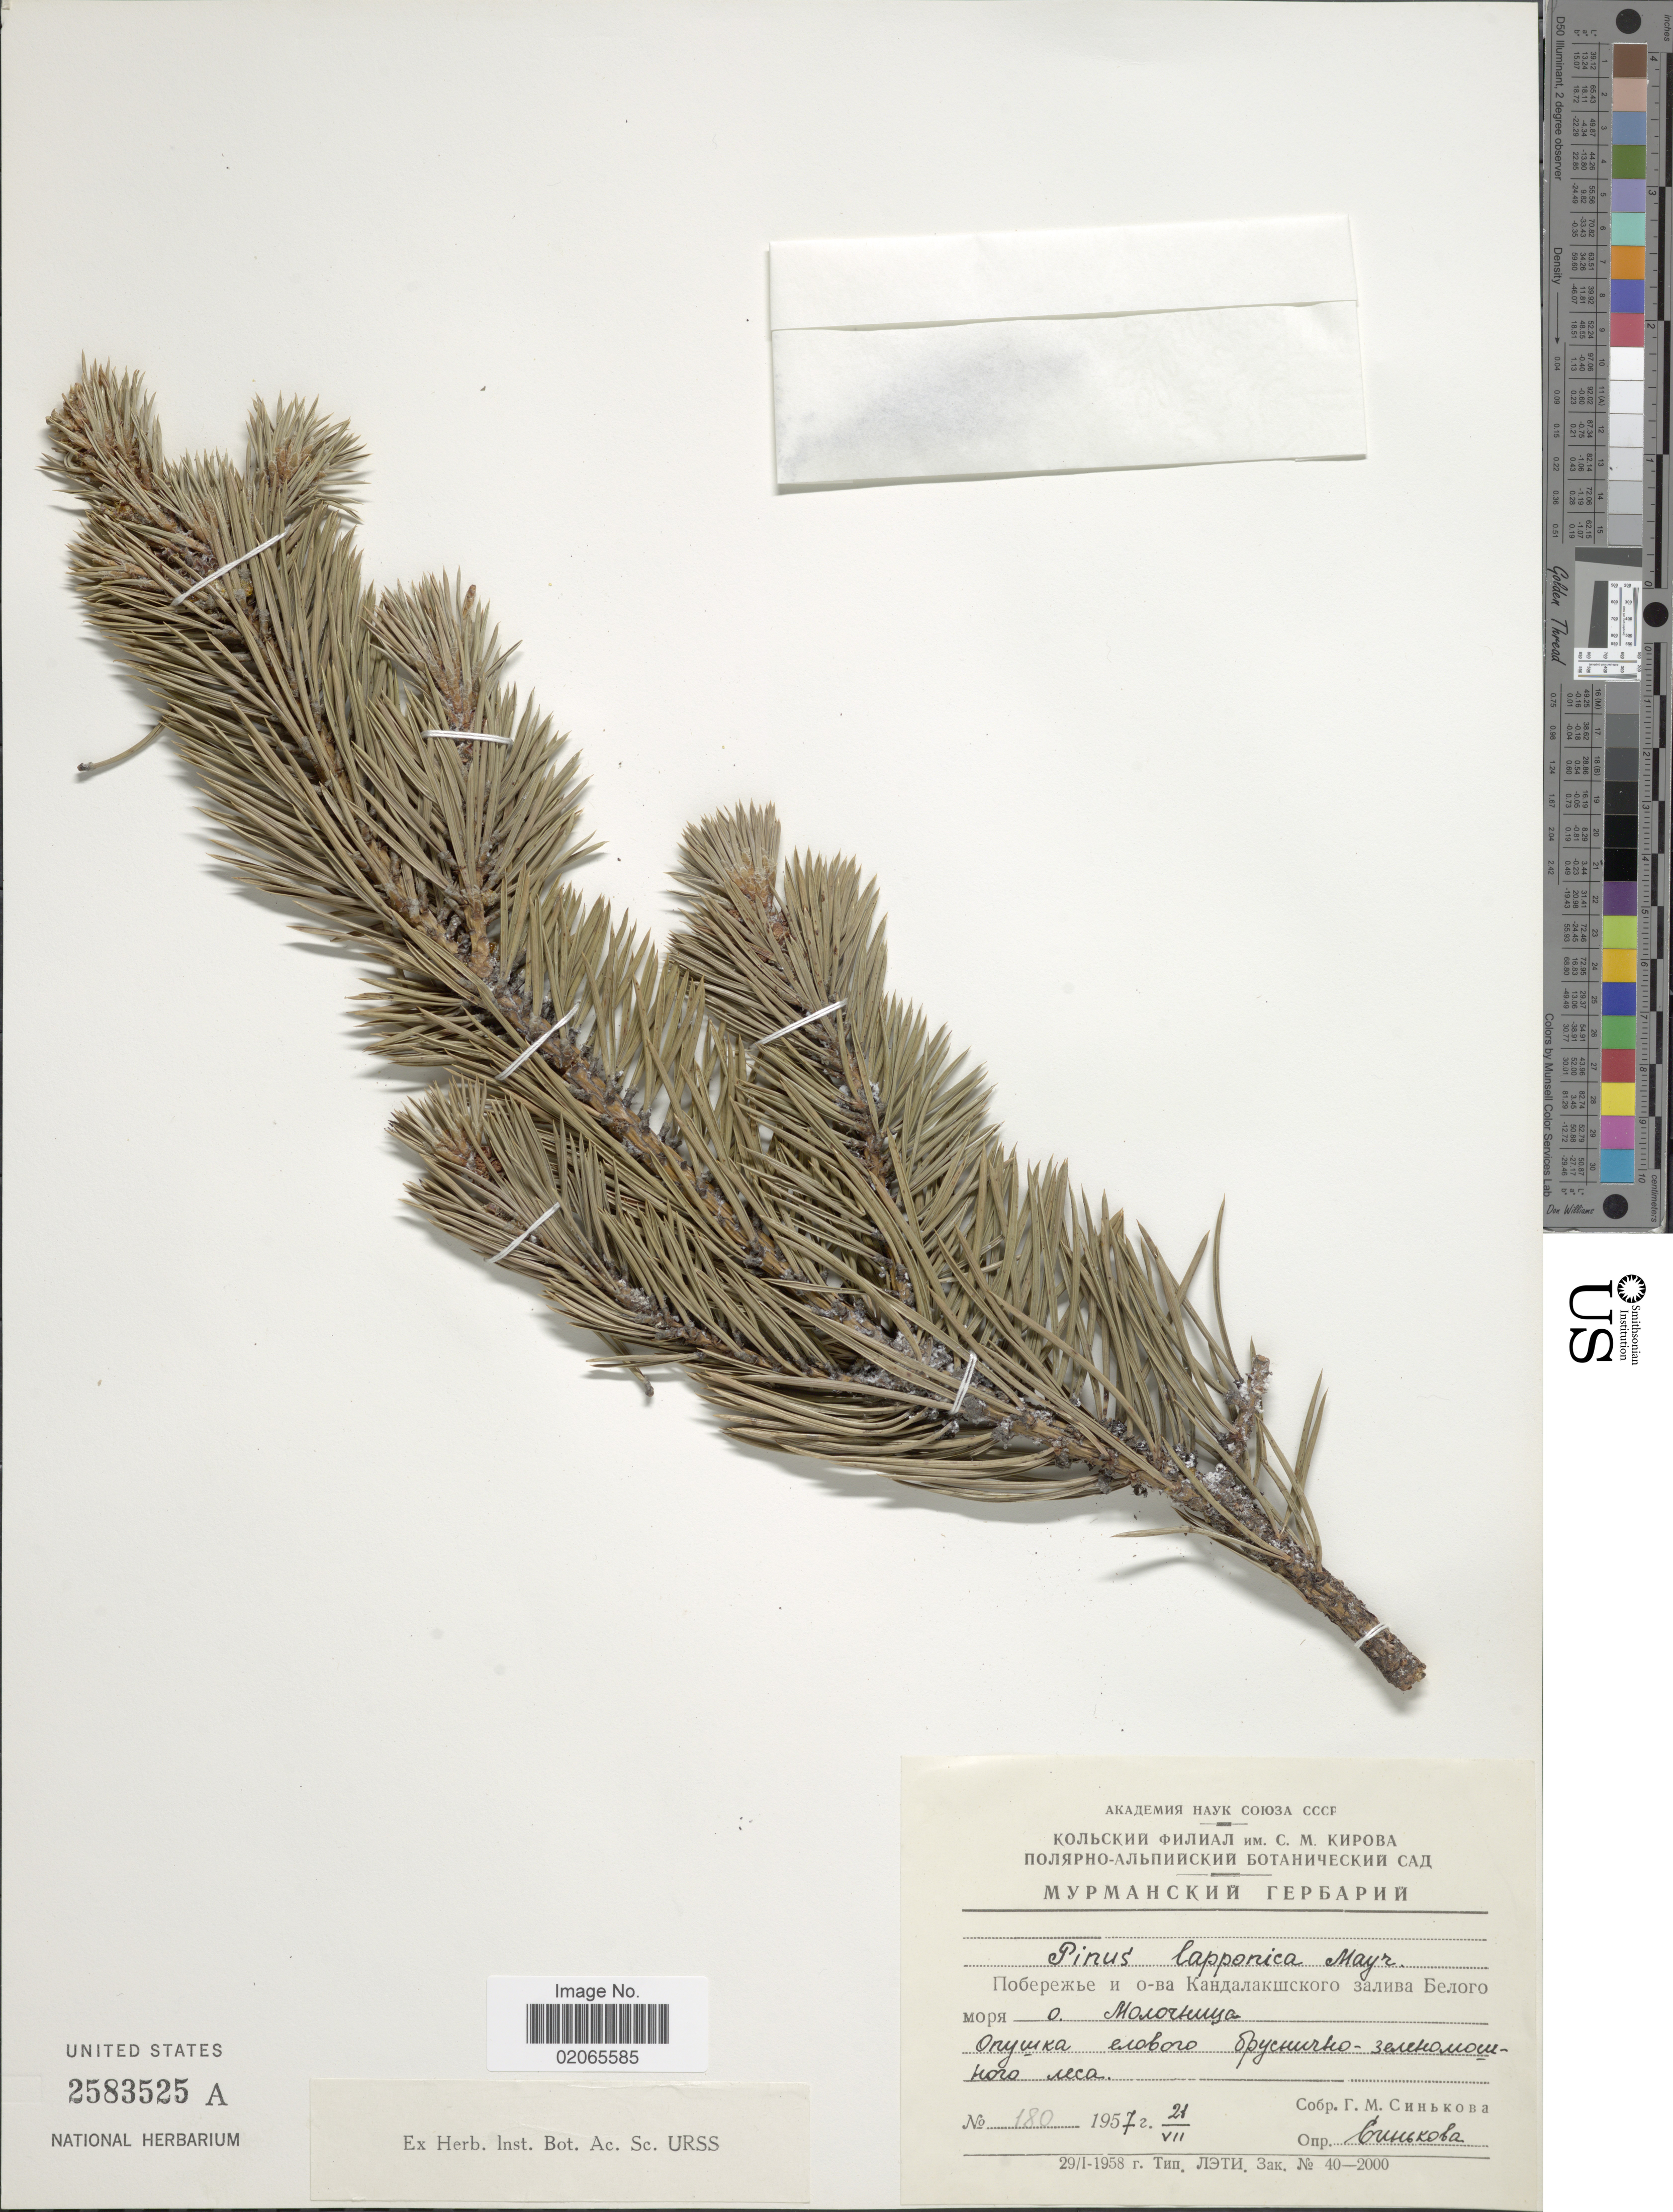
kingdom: Plantae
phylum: Tracheophyta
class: Pinopsida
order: Pinales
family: Pinaceae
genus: Pinus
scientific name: Pinus lapponica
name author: (Hartm.) Mayr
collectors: G. Sinkova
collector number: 180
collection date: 1957-07-21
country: Russian Federation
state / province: Murmansk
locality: Kandalaksha Gulf, Molochnitsa Island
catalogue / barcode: US 2583525A